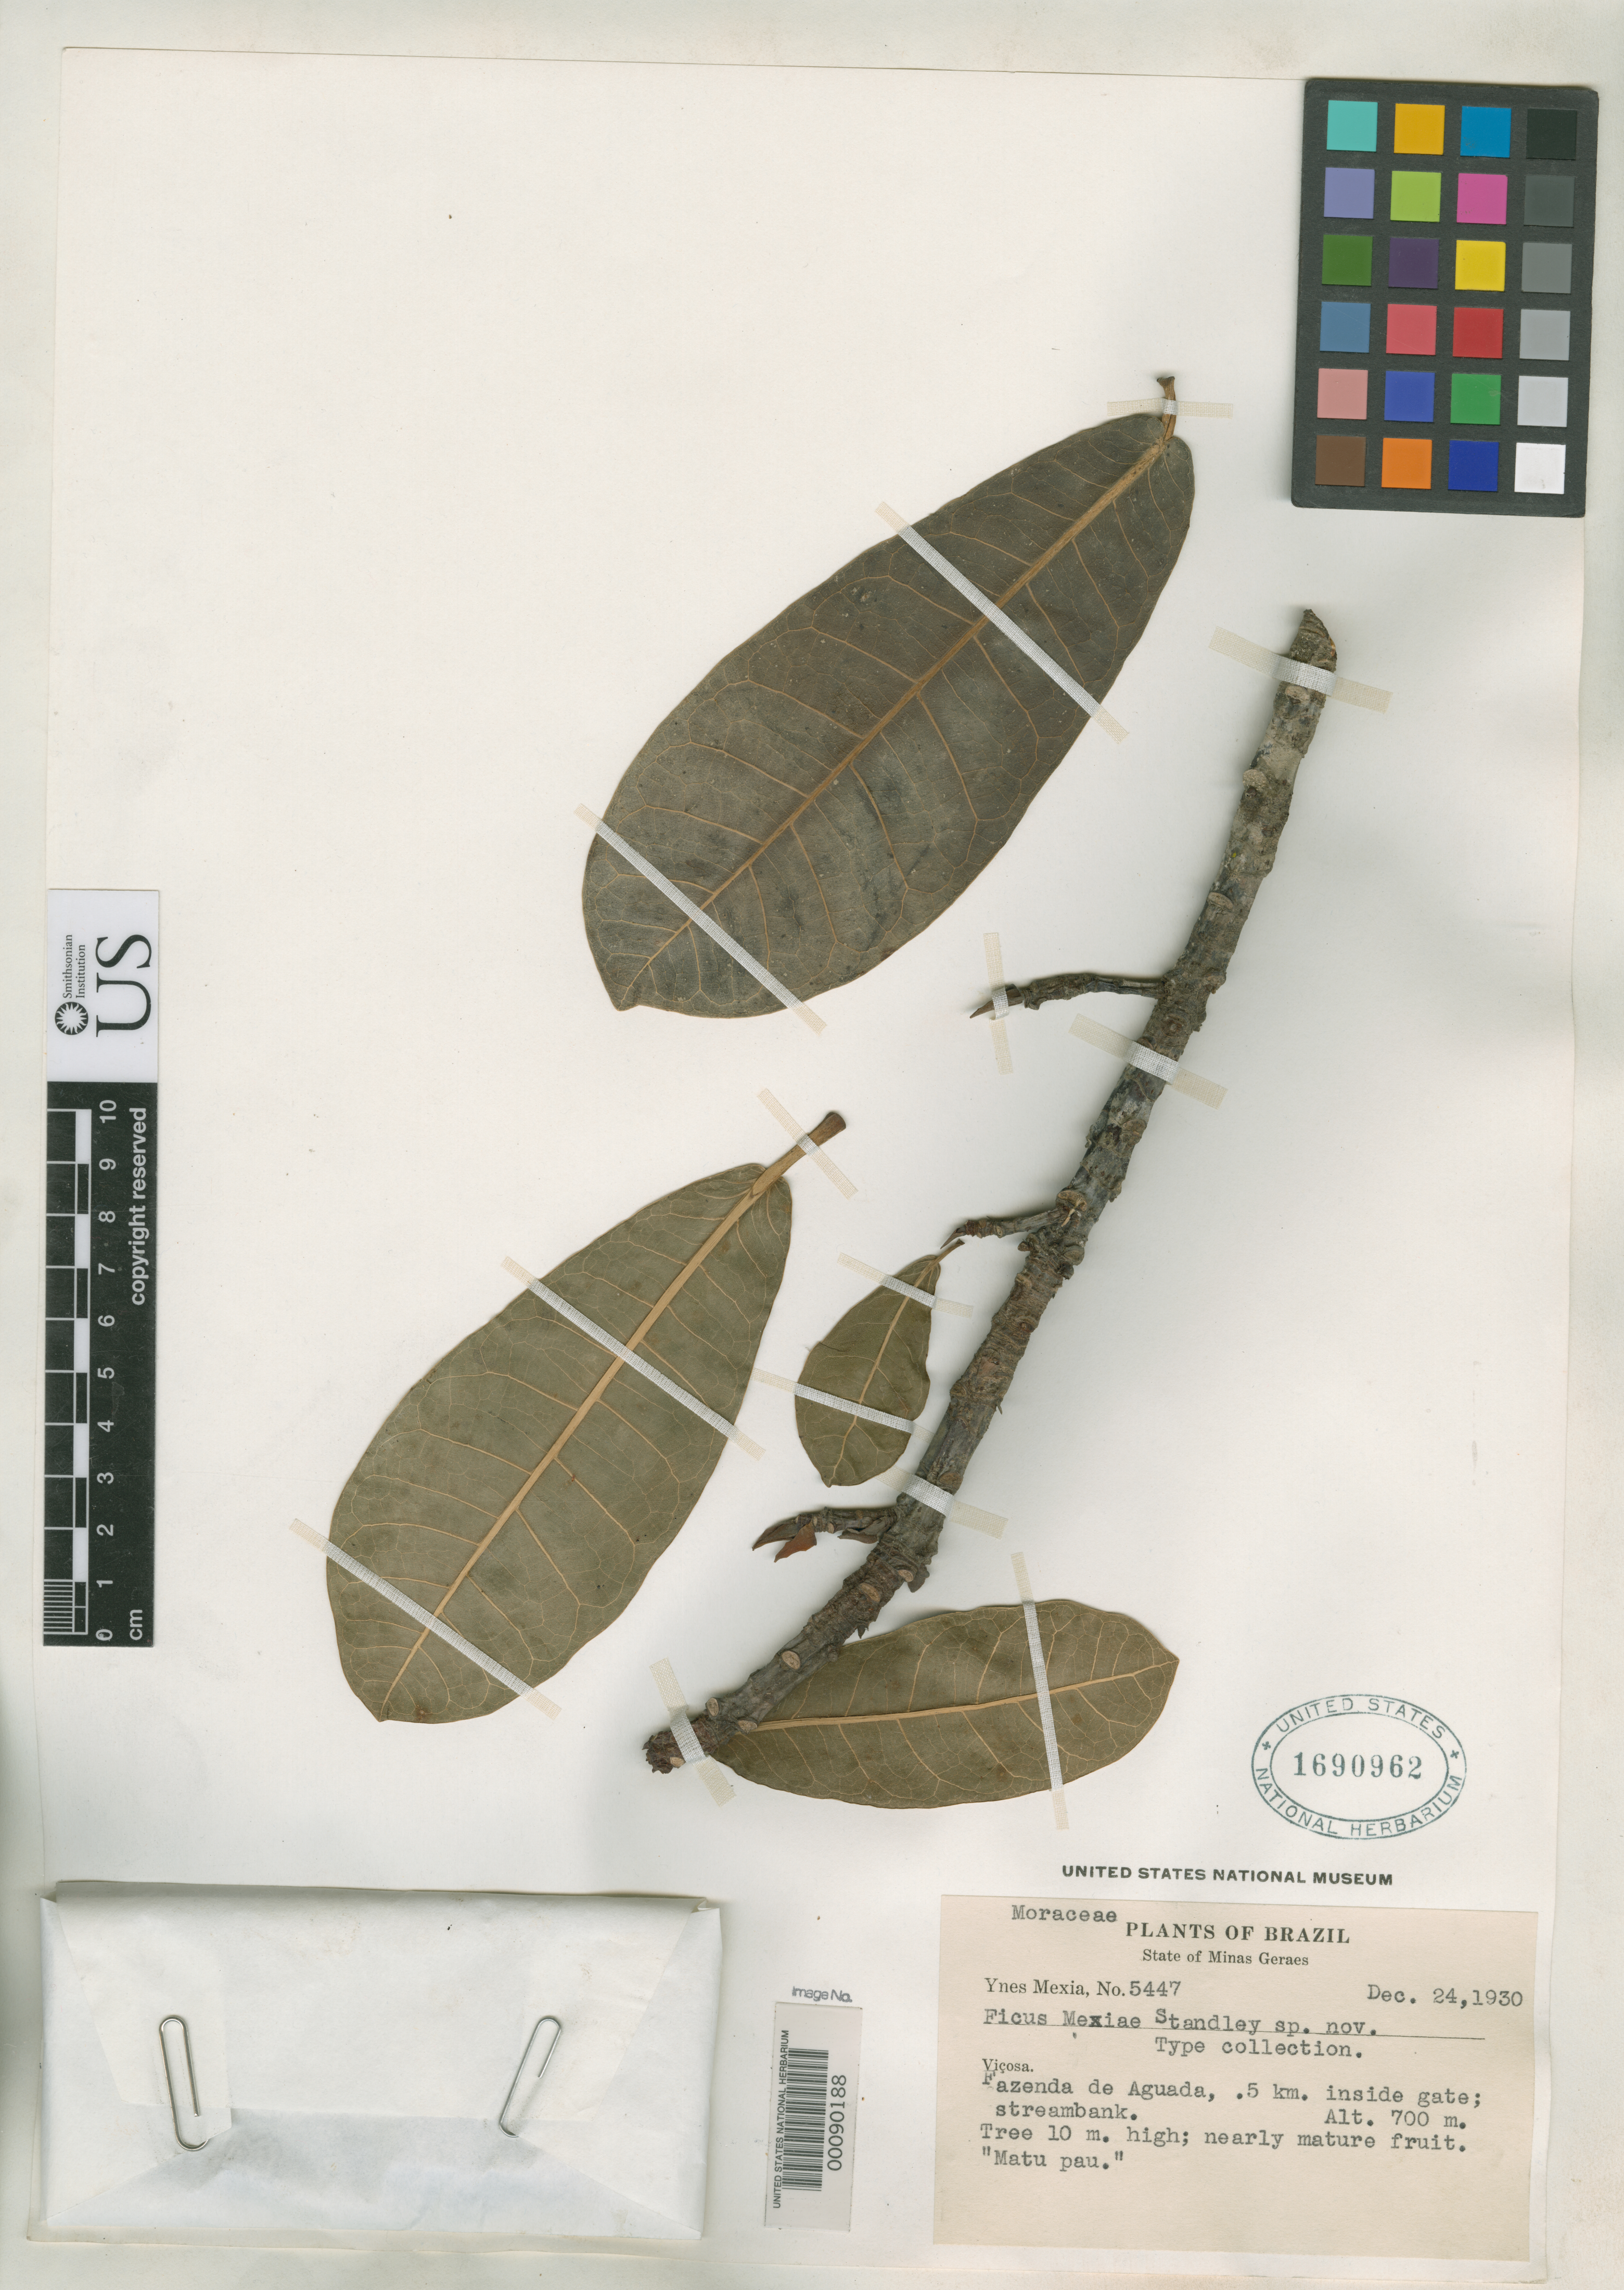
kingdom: Plantae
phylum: Tracheophyta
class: Magnoliopsida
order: Rosales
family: Moraceae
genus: Ficus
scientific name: Ficus mexiae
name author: Standl.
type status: Isotype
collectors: Y. Mexia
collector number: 5447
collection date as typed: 24 Dec 1930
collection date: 1930-12-24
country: Brazil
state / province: Minas Gerais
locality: Fazenda de Aguada, Vicosa.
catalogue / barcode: US 1690962